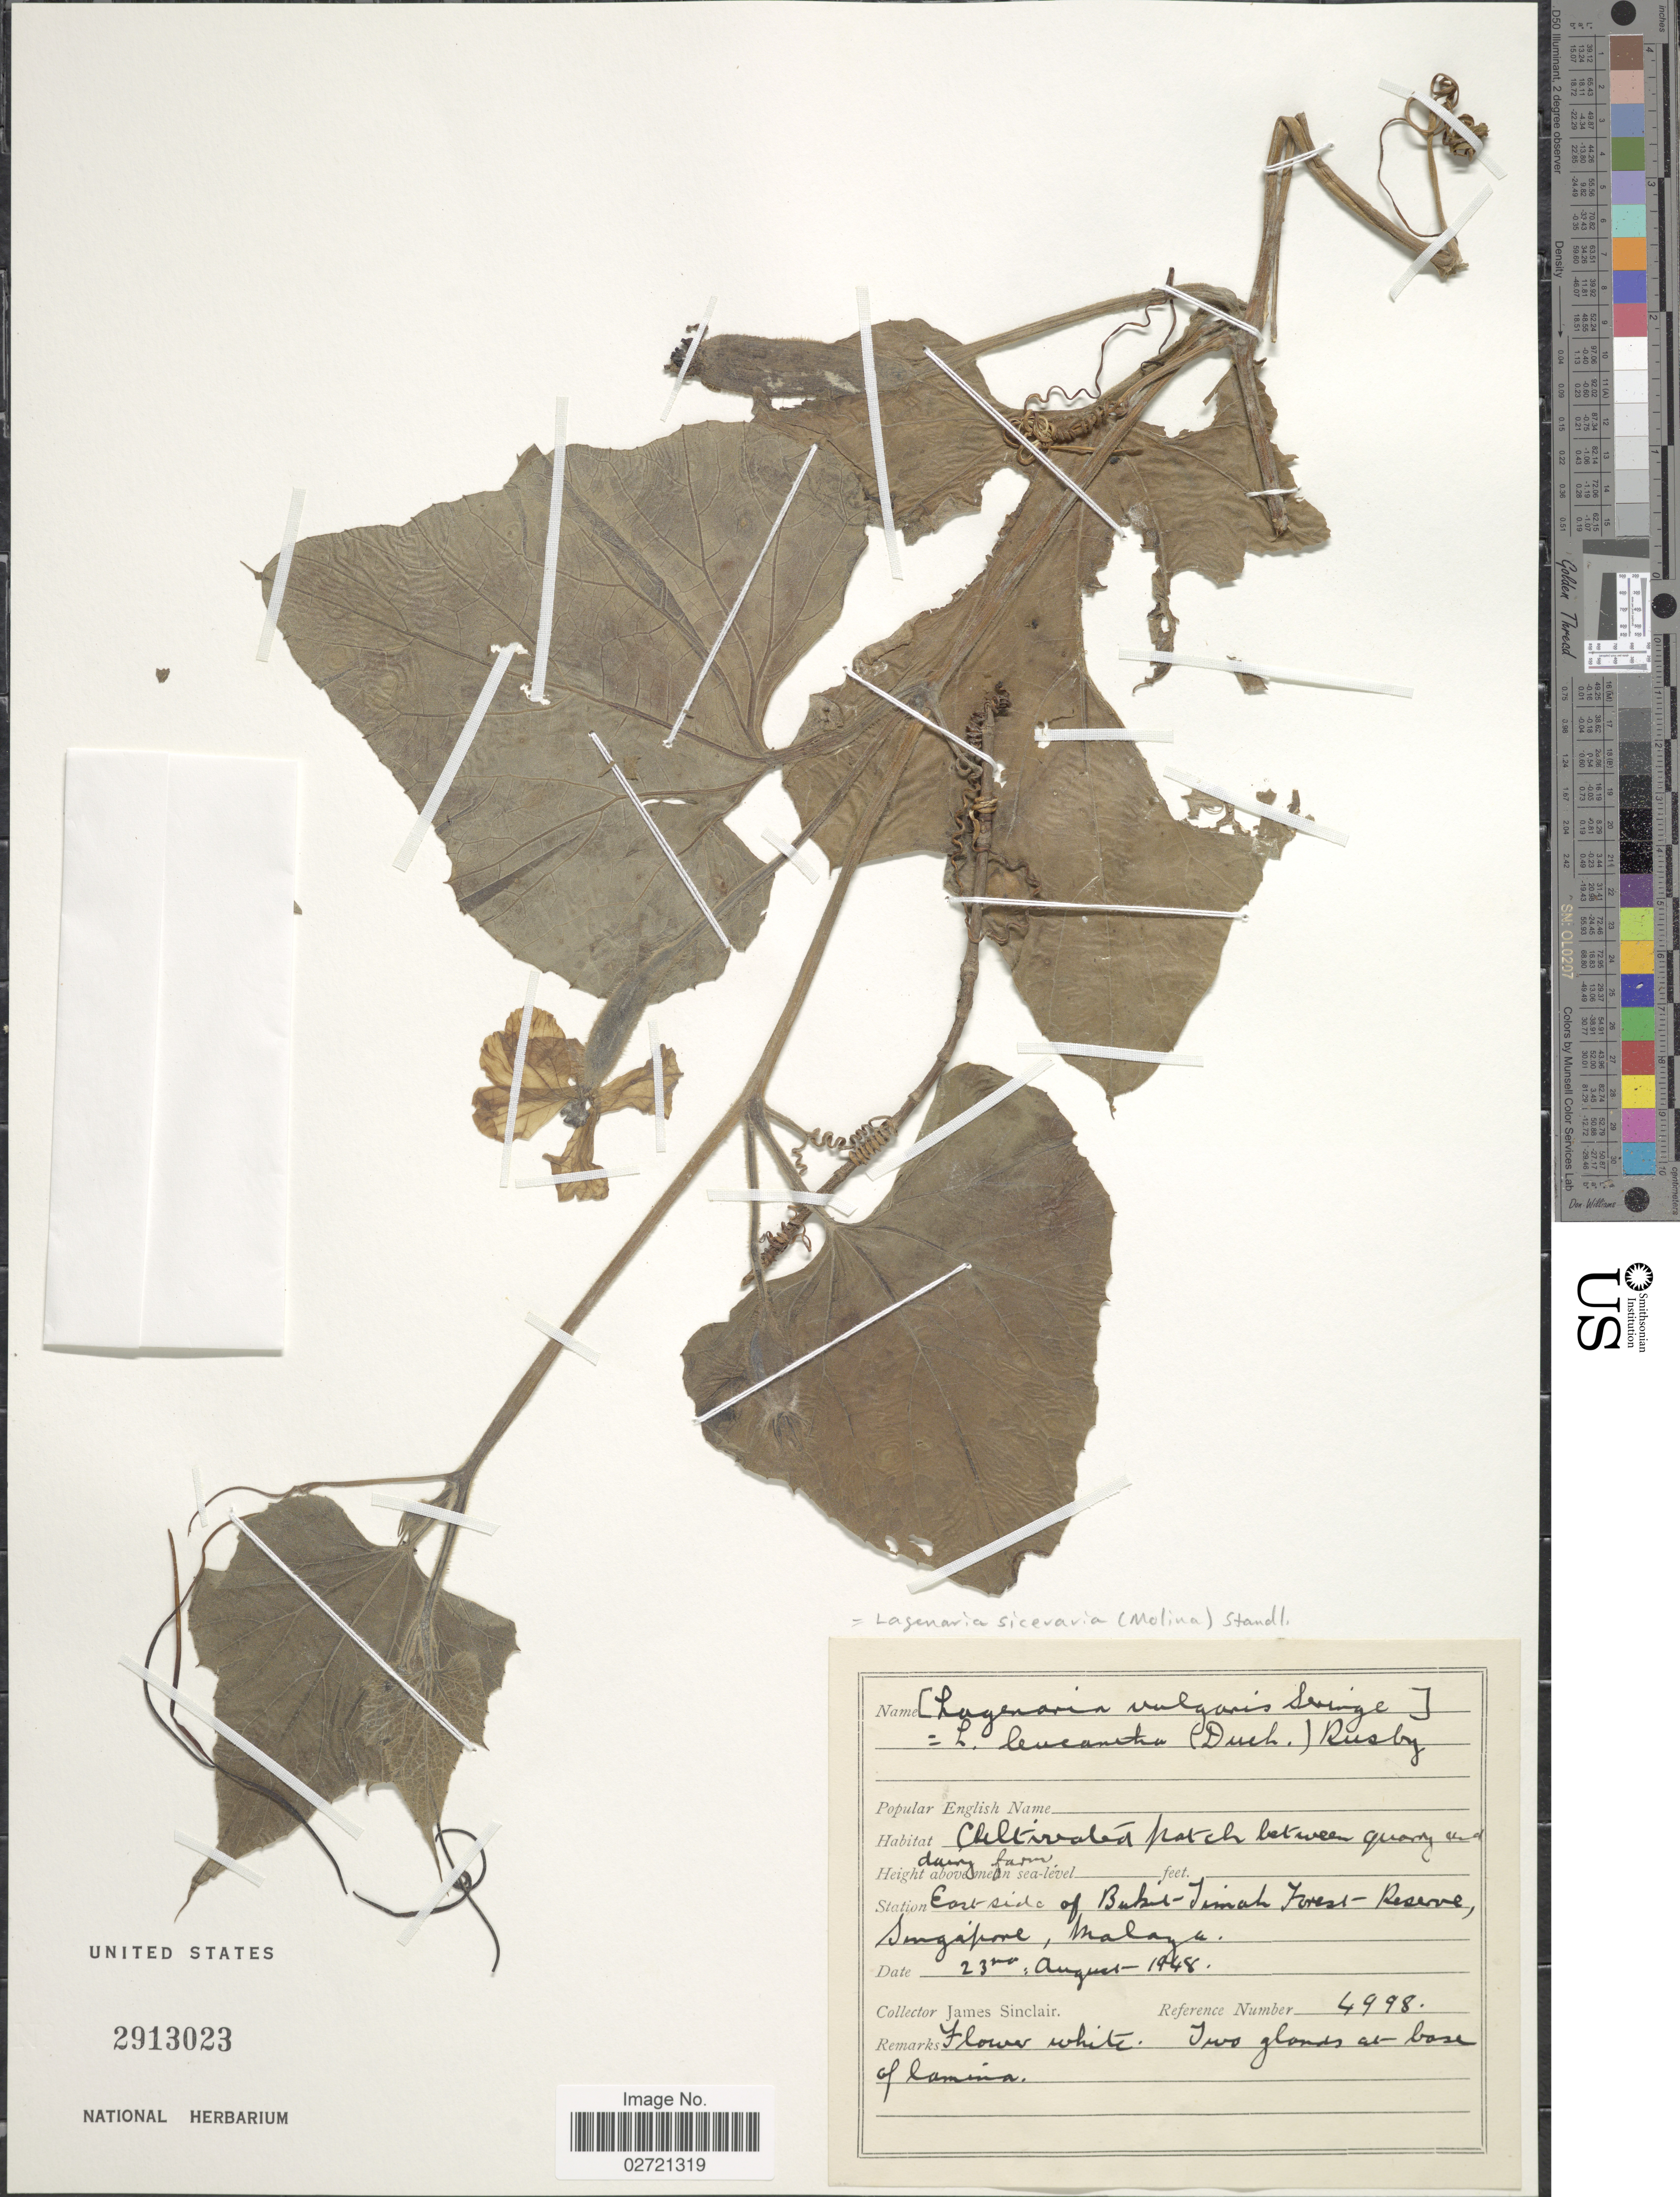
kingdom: Plantae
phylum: Tracheophyta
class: Magnoliopsida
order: Cucurbitales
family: Cucurbitaceae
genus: Lagenaria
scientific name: Lagenaria siceraria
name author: (Molina) Standl.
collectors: J. Sinclair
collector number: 4998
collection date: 1948-08-23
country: Singapore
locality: East side of Bukit Timah Forest-Reserve, Singapore, Malaya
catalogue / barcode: US 2913023